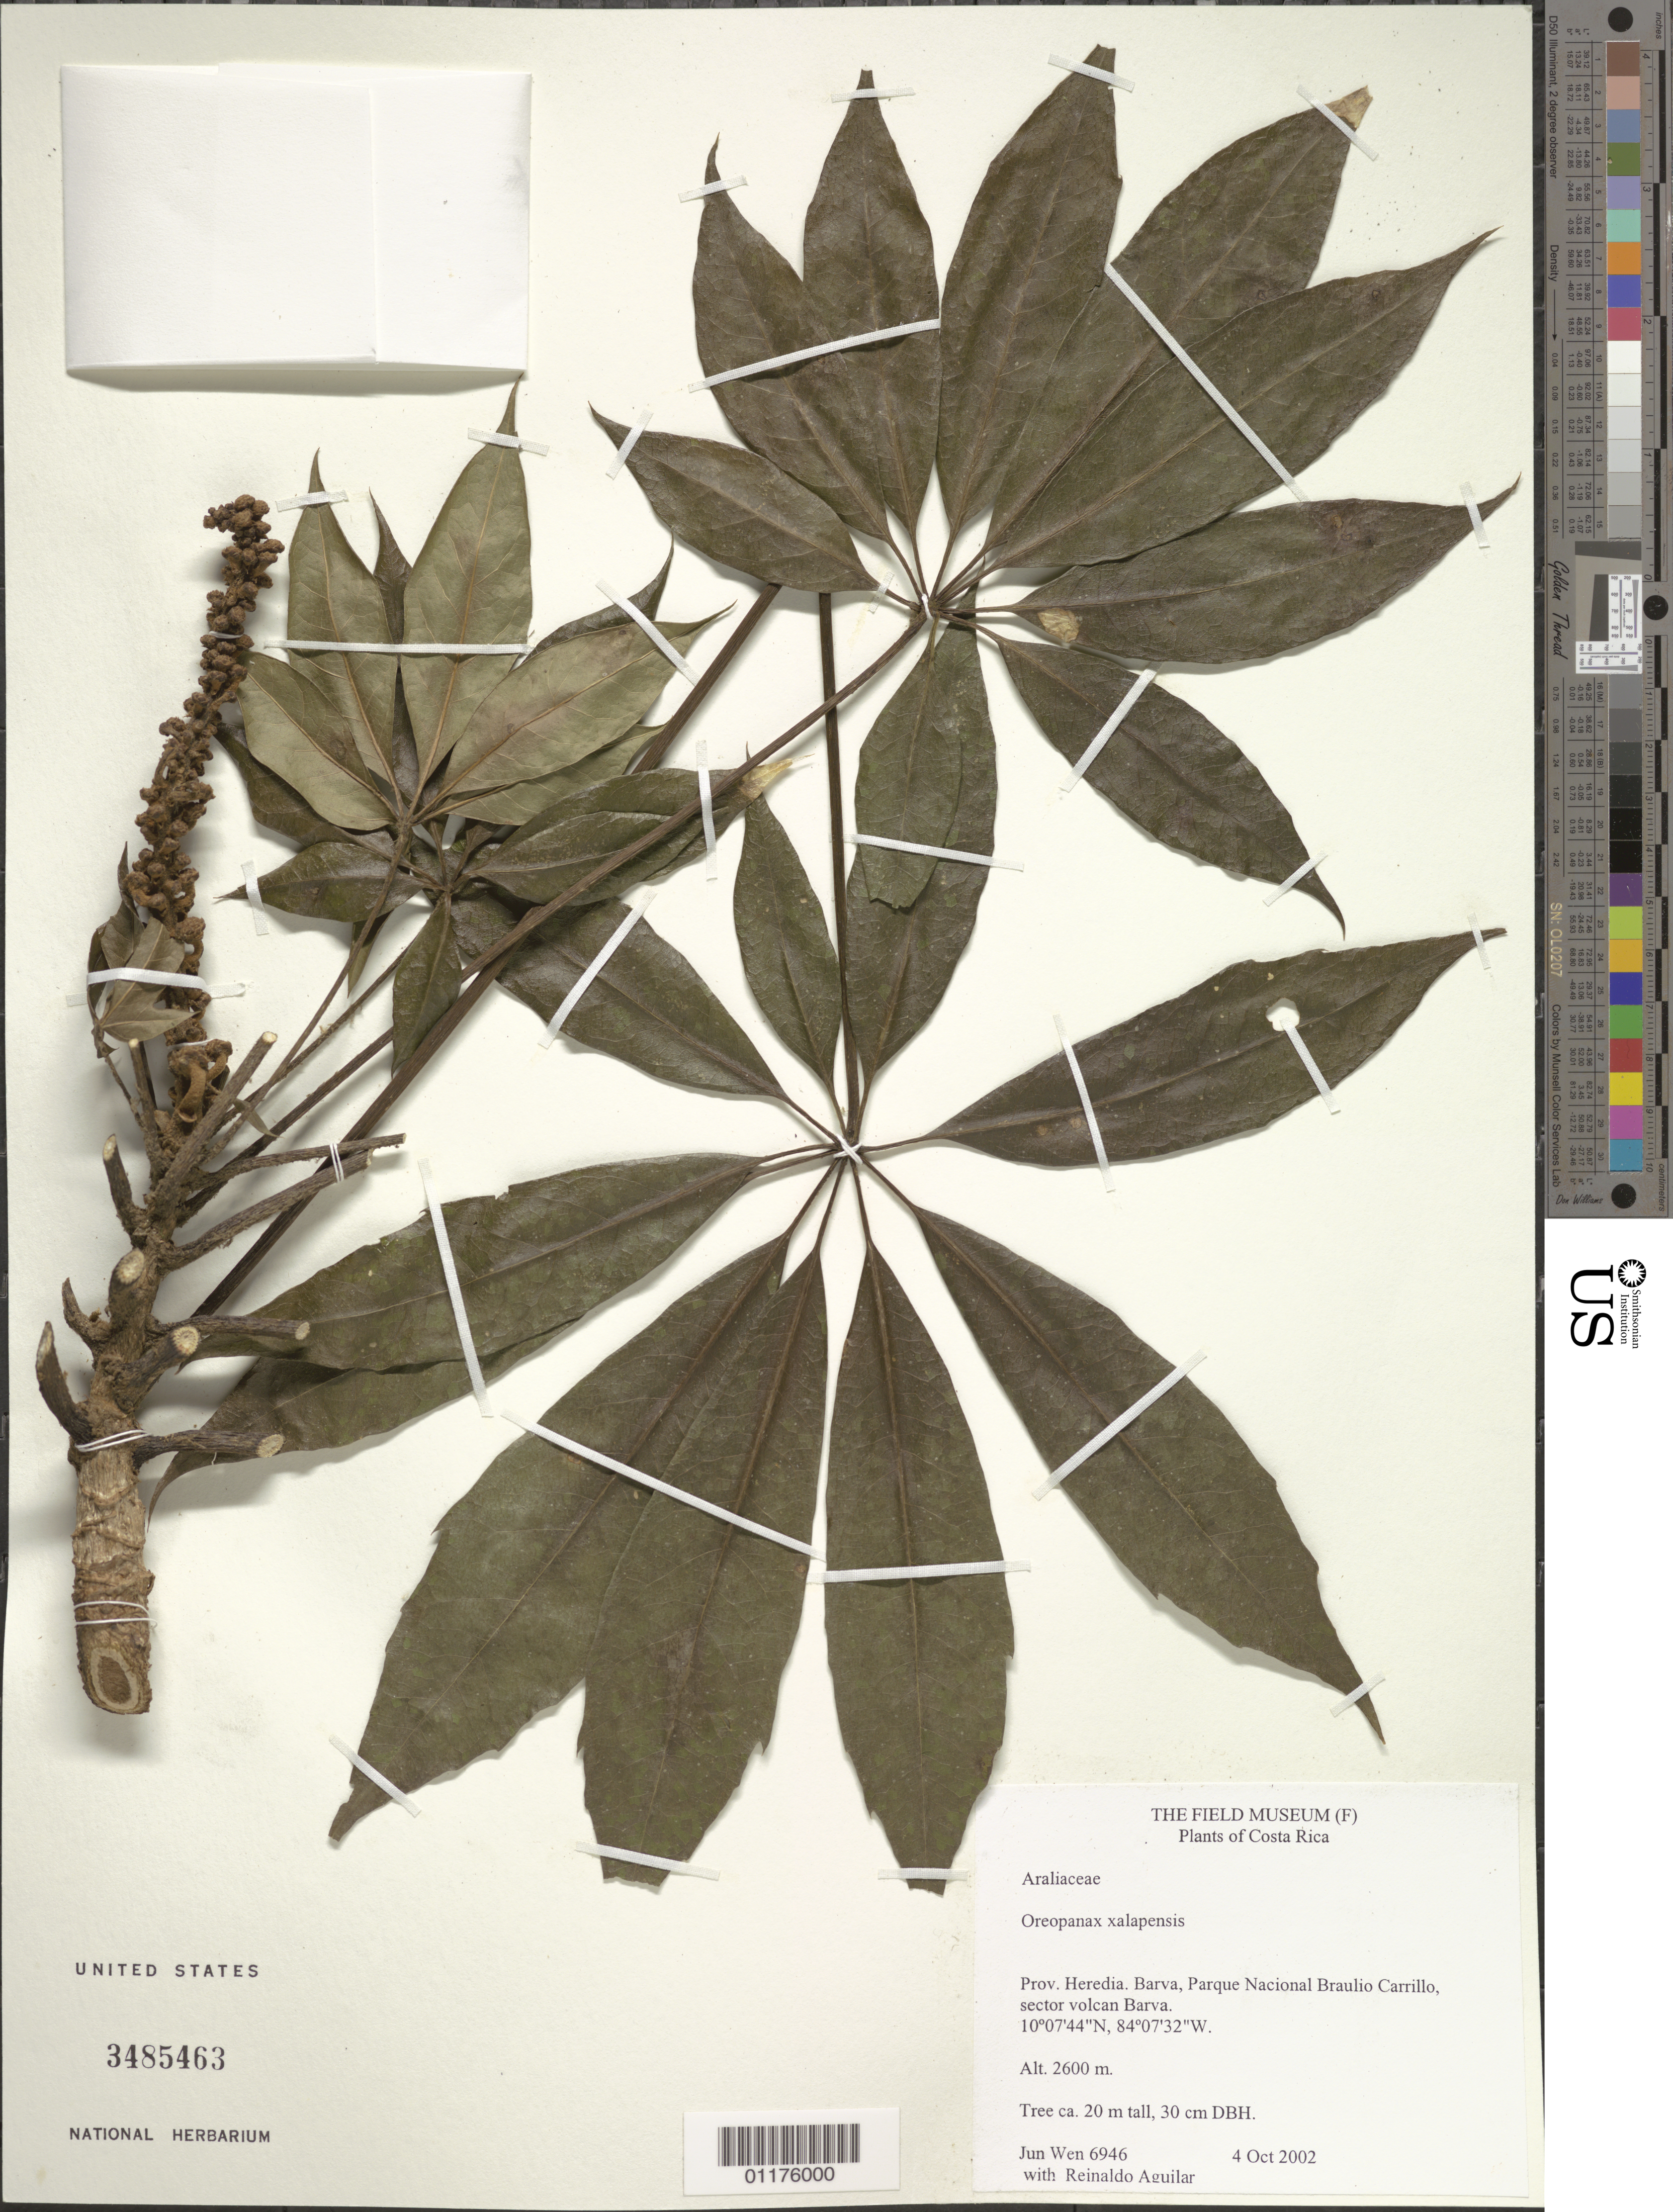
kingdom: Plantae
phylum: Tracheophyta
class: Magnoliopsida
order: Apiales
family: Araliaceae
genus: Oreopanax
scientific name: Oreopanax xalapensis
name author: (Kunth) Decne. & Planch.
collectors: J. Wen & R. Aguilar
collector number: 6946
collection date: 2002-10-04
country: Costa Rica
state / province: Heredia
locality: Barva, Parque Naional Braulio Carrillo, sector volcan Barva.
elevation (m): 2600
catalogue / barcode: US 3485463